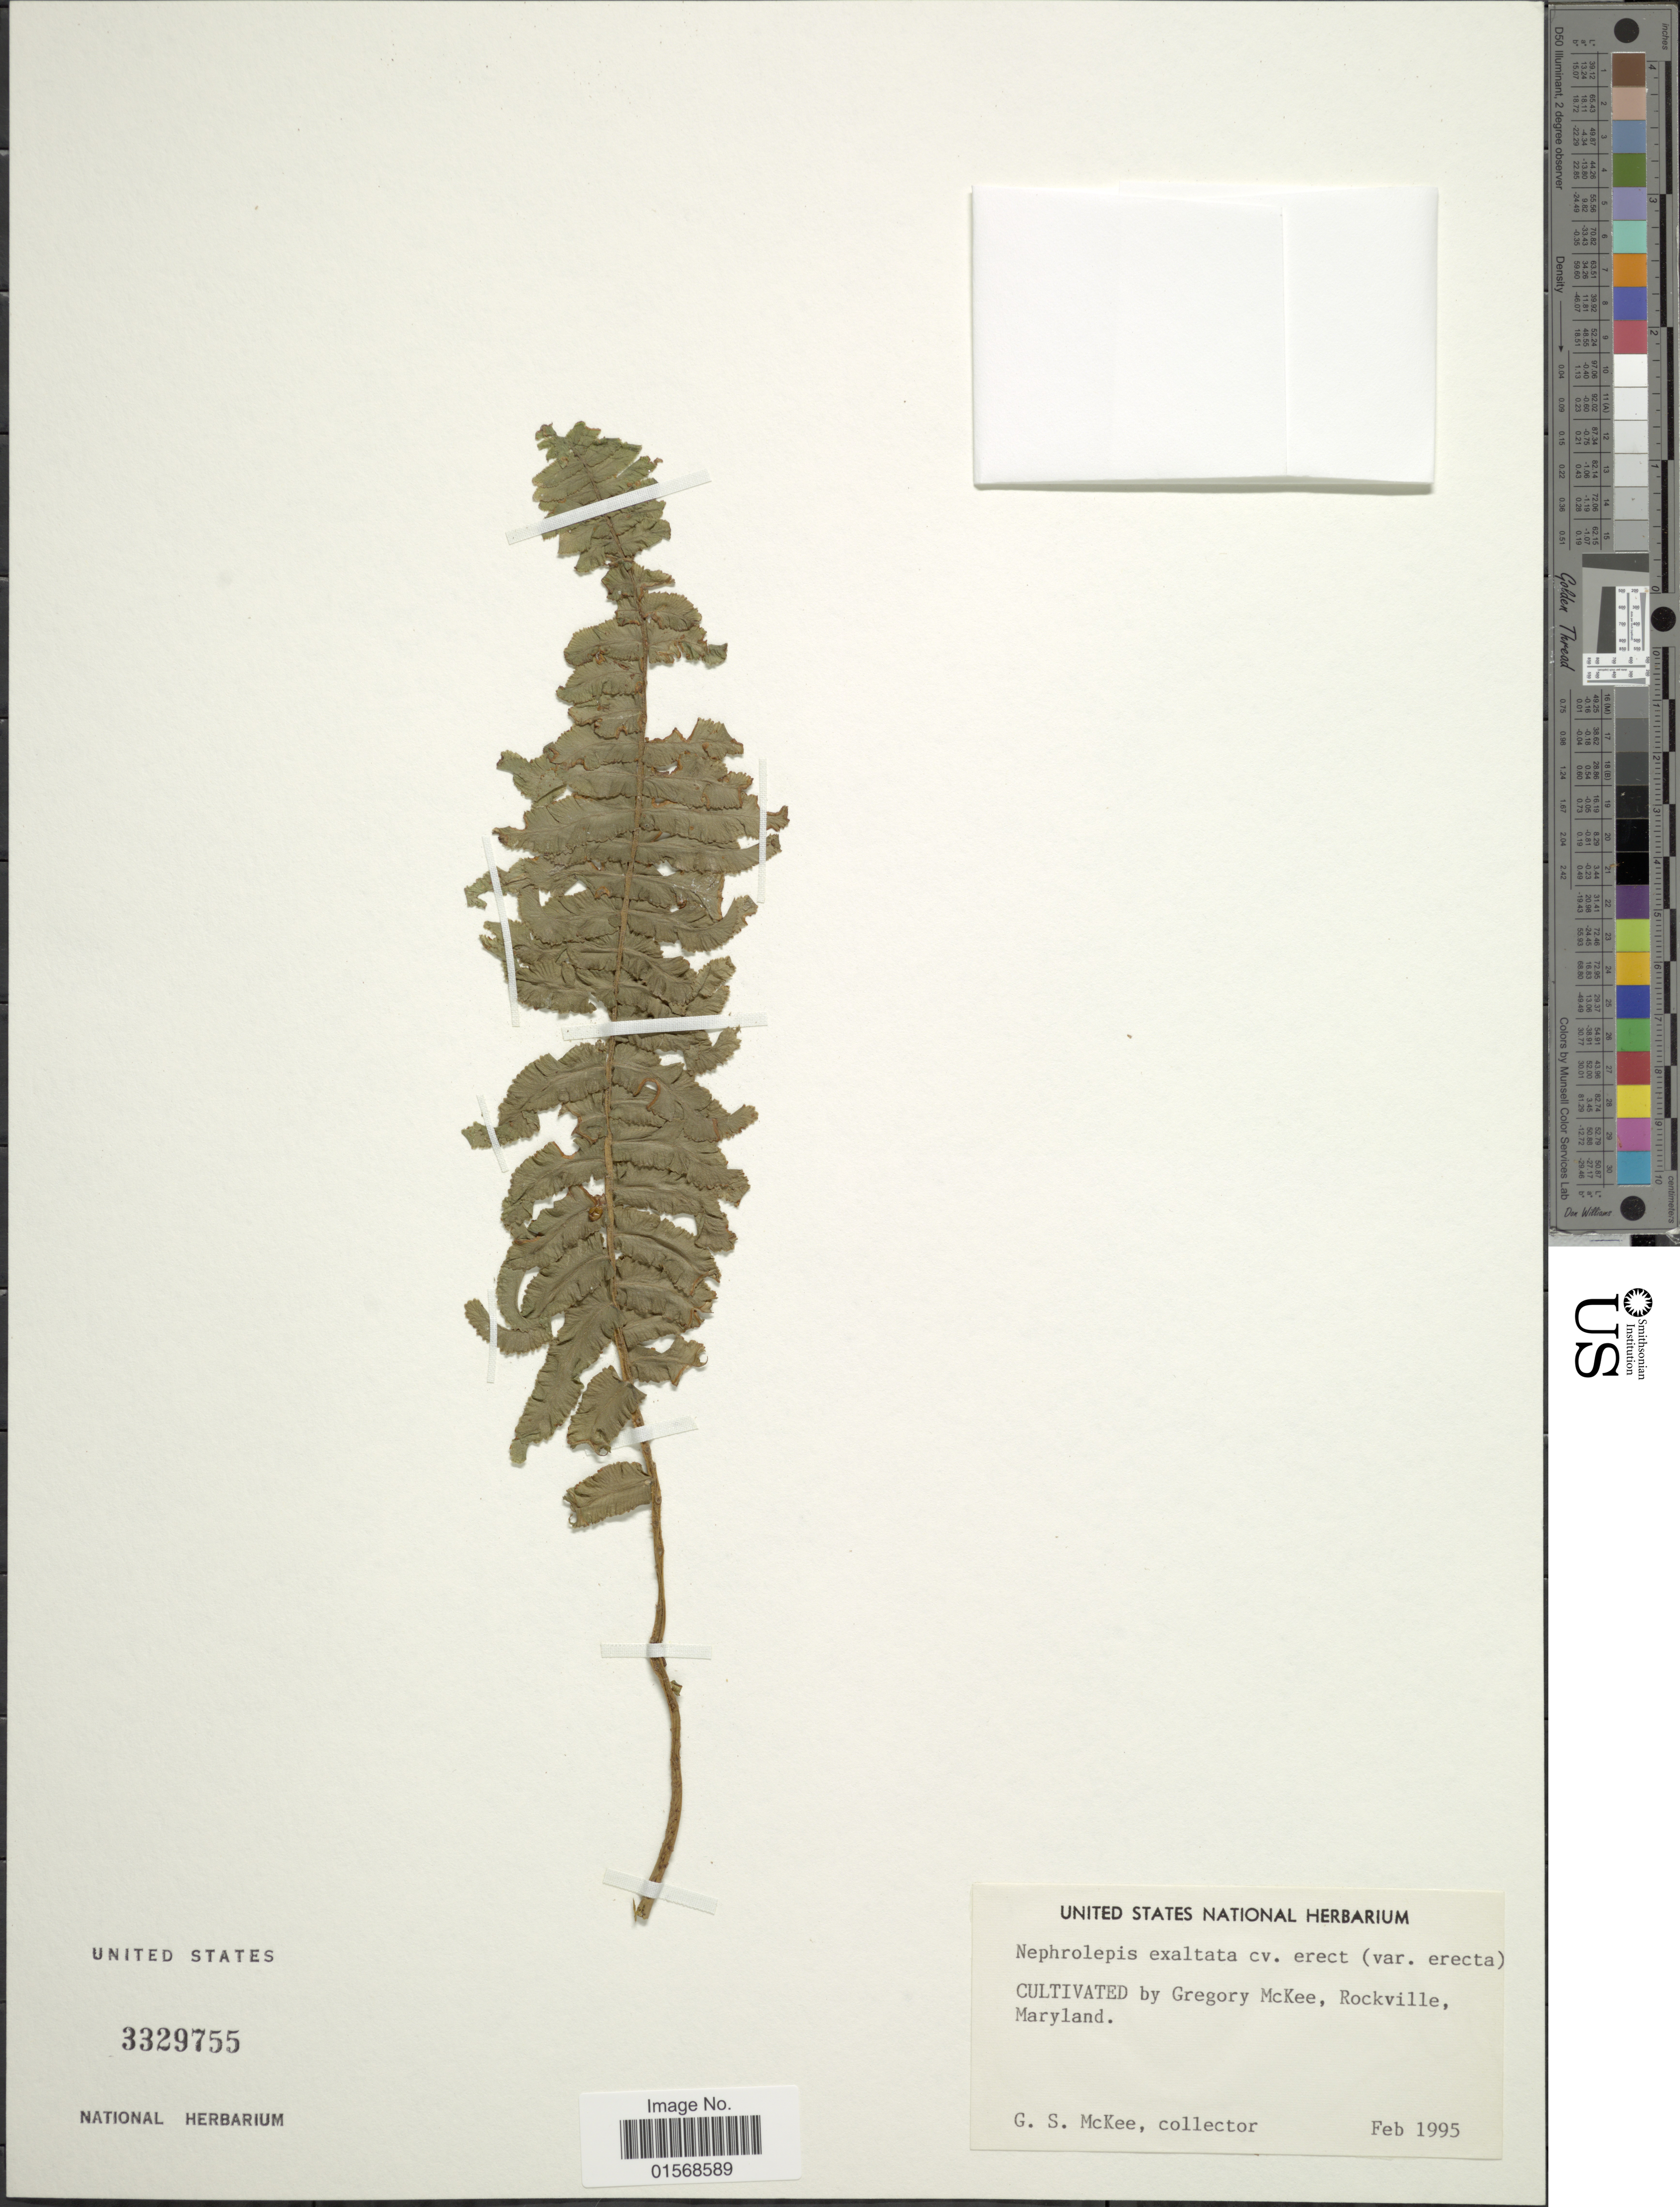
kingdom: Plantae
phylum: Tracheophyta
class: Polypodiopsida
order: Polypodiales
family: Nephrolepidaceae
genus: Nephrolepis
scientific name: Nephrolepis 'Erecta'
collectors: G. S. McKee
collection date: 1995-02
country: United States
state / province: Maryland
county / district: Montgomery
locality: Rockville, Maryland.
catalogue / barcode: US 3329755